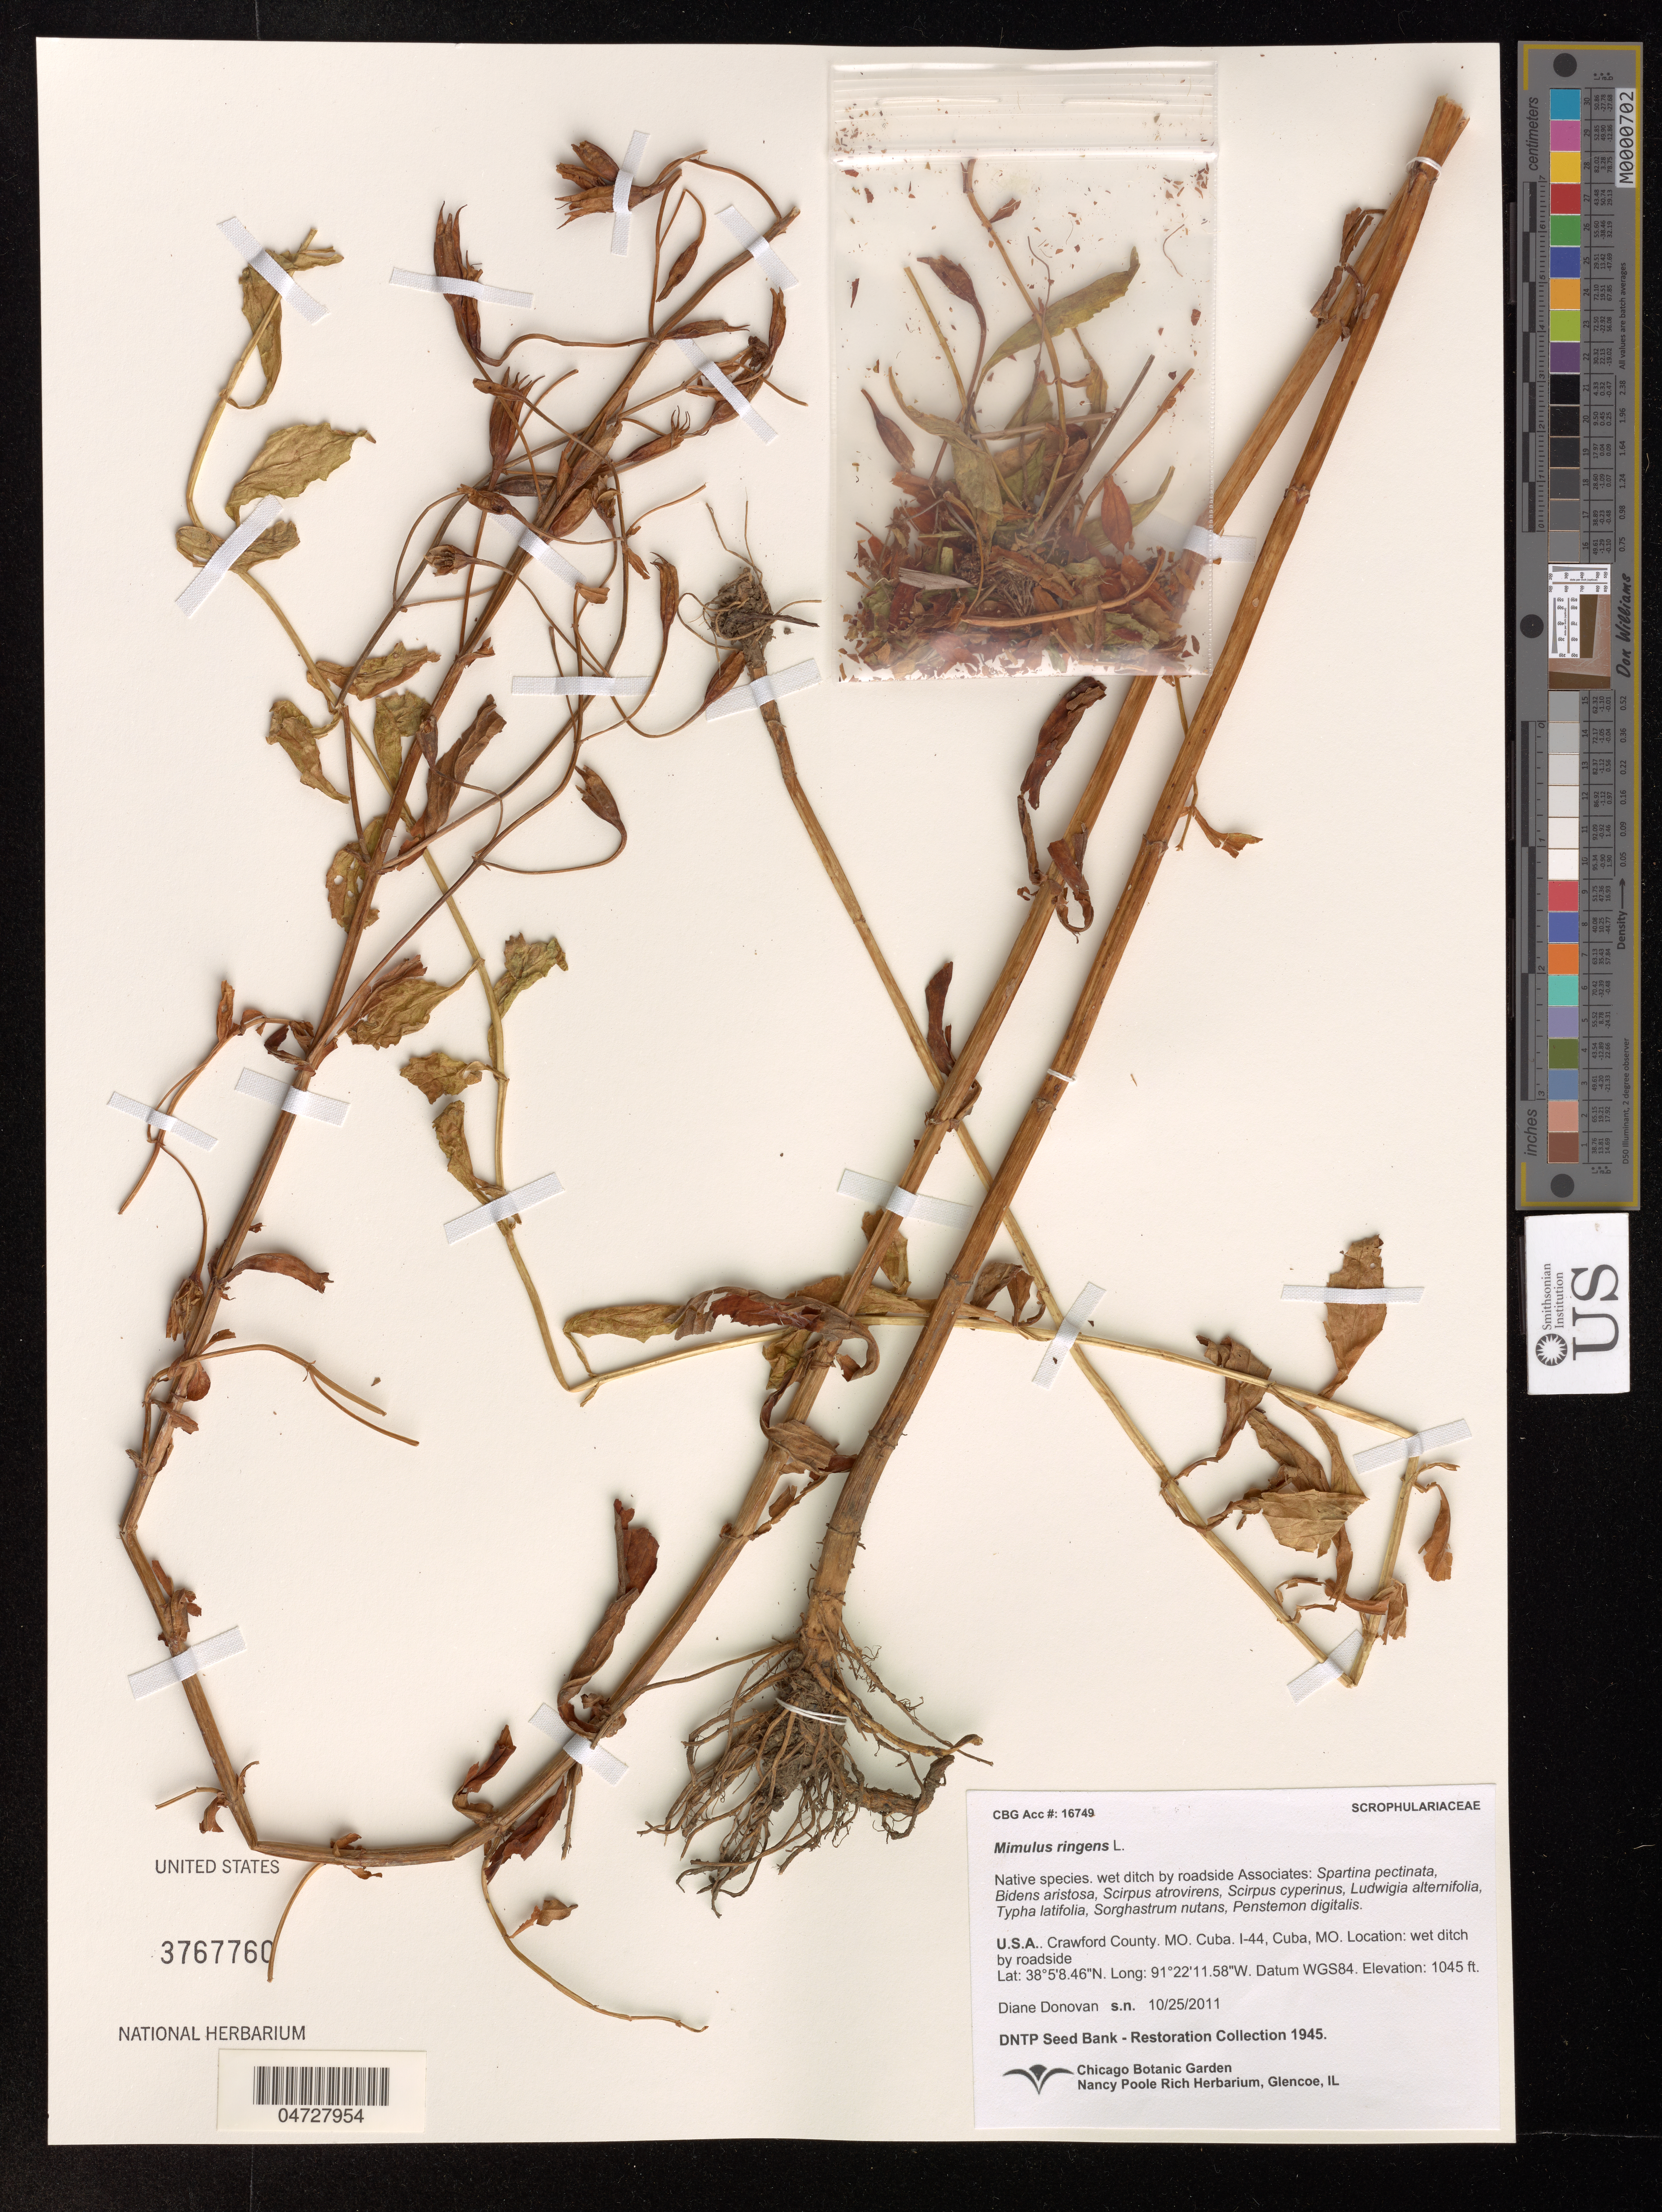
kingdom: Plantae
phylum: Tracheophyta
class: Magnoliopsida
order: Lamiales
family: Phrymaceae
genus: Mimulus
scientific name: Mimulus ringens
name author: L.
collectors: D. Donovan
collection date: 2011-10-25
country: United States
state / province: Missouri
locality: Crawford County. Cuba. wet ditch by roadside.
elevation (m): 319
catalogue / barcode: US 3767760